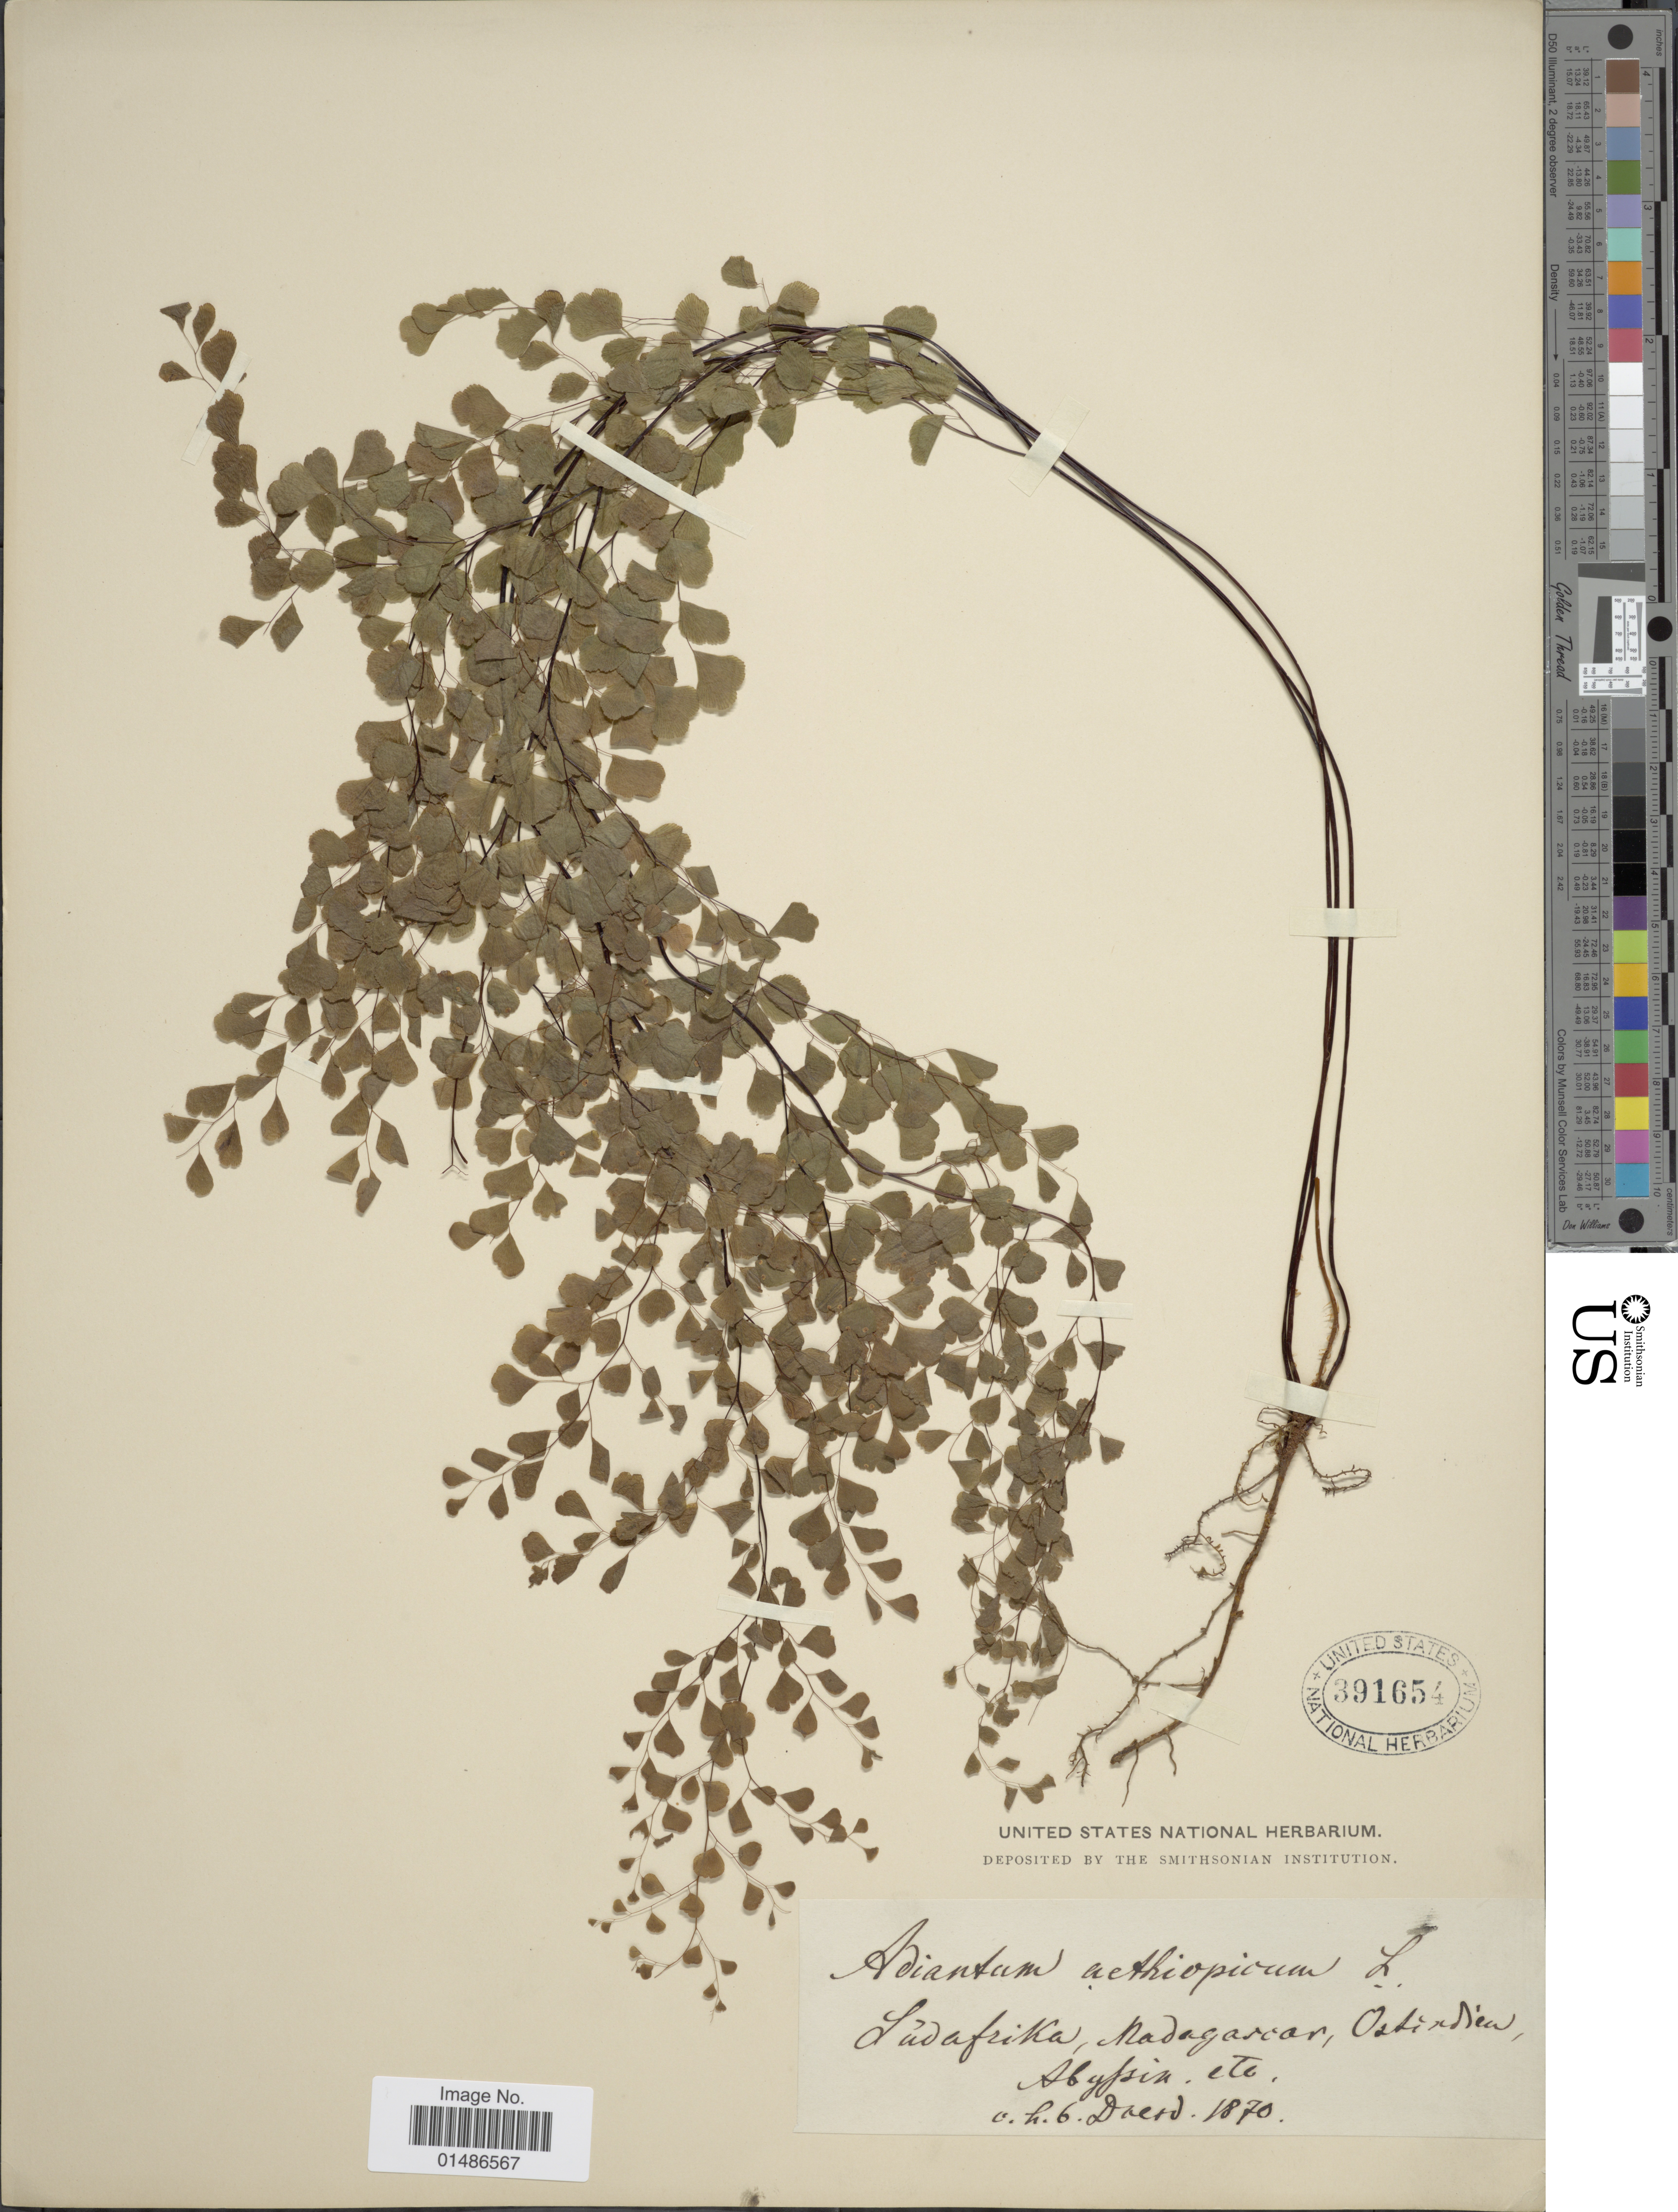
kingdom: Plantae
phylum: Tracheophyta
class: Polypodiopsida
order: Polypodiales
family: Pteridaceae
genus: Adiantum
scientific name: Adiantum aethiopicum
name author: L.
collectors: Daerd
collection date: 1870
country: Madagascar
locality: Sudafrika, Ostirdien, Abyssin, etc. [interpreted]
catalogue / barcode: US 391654